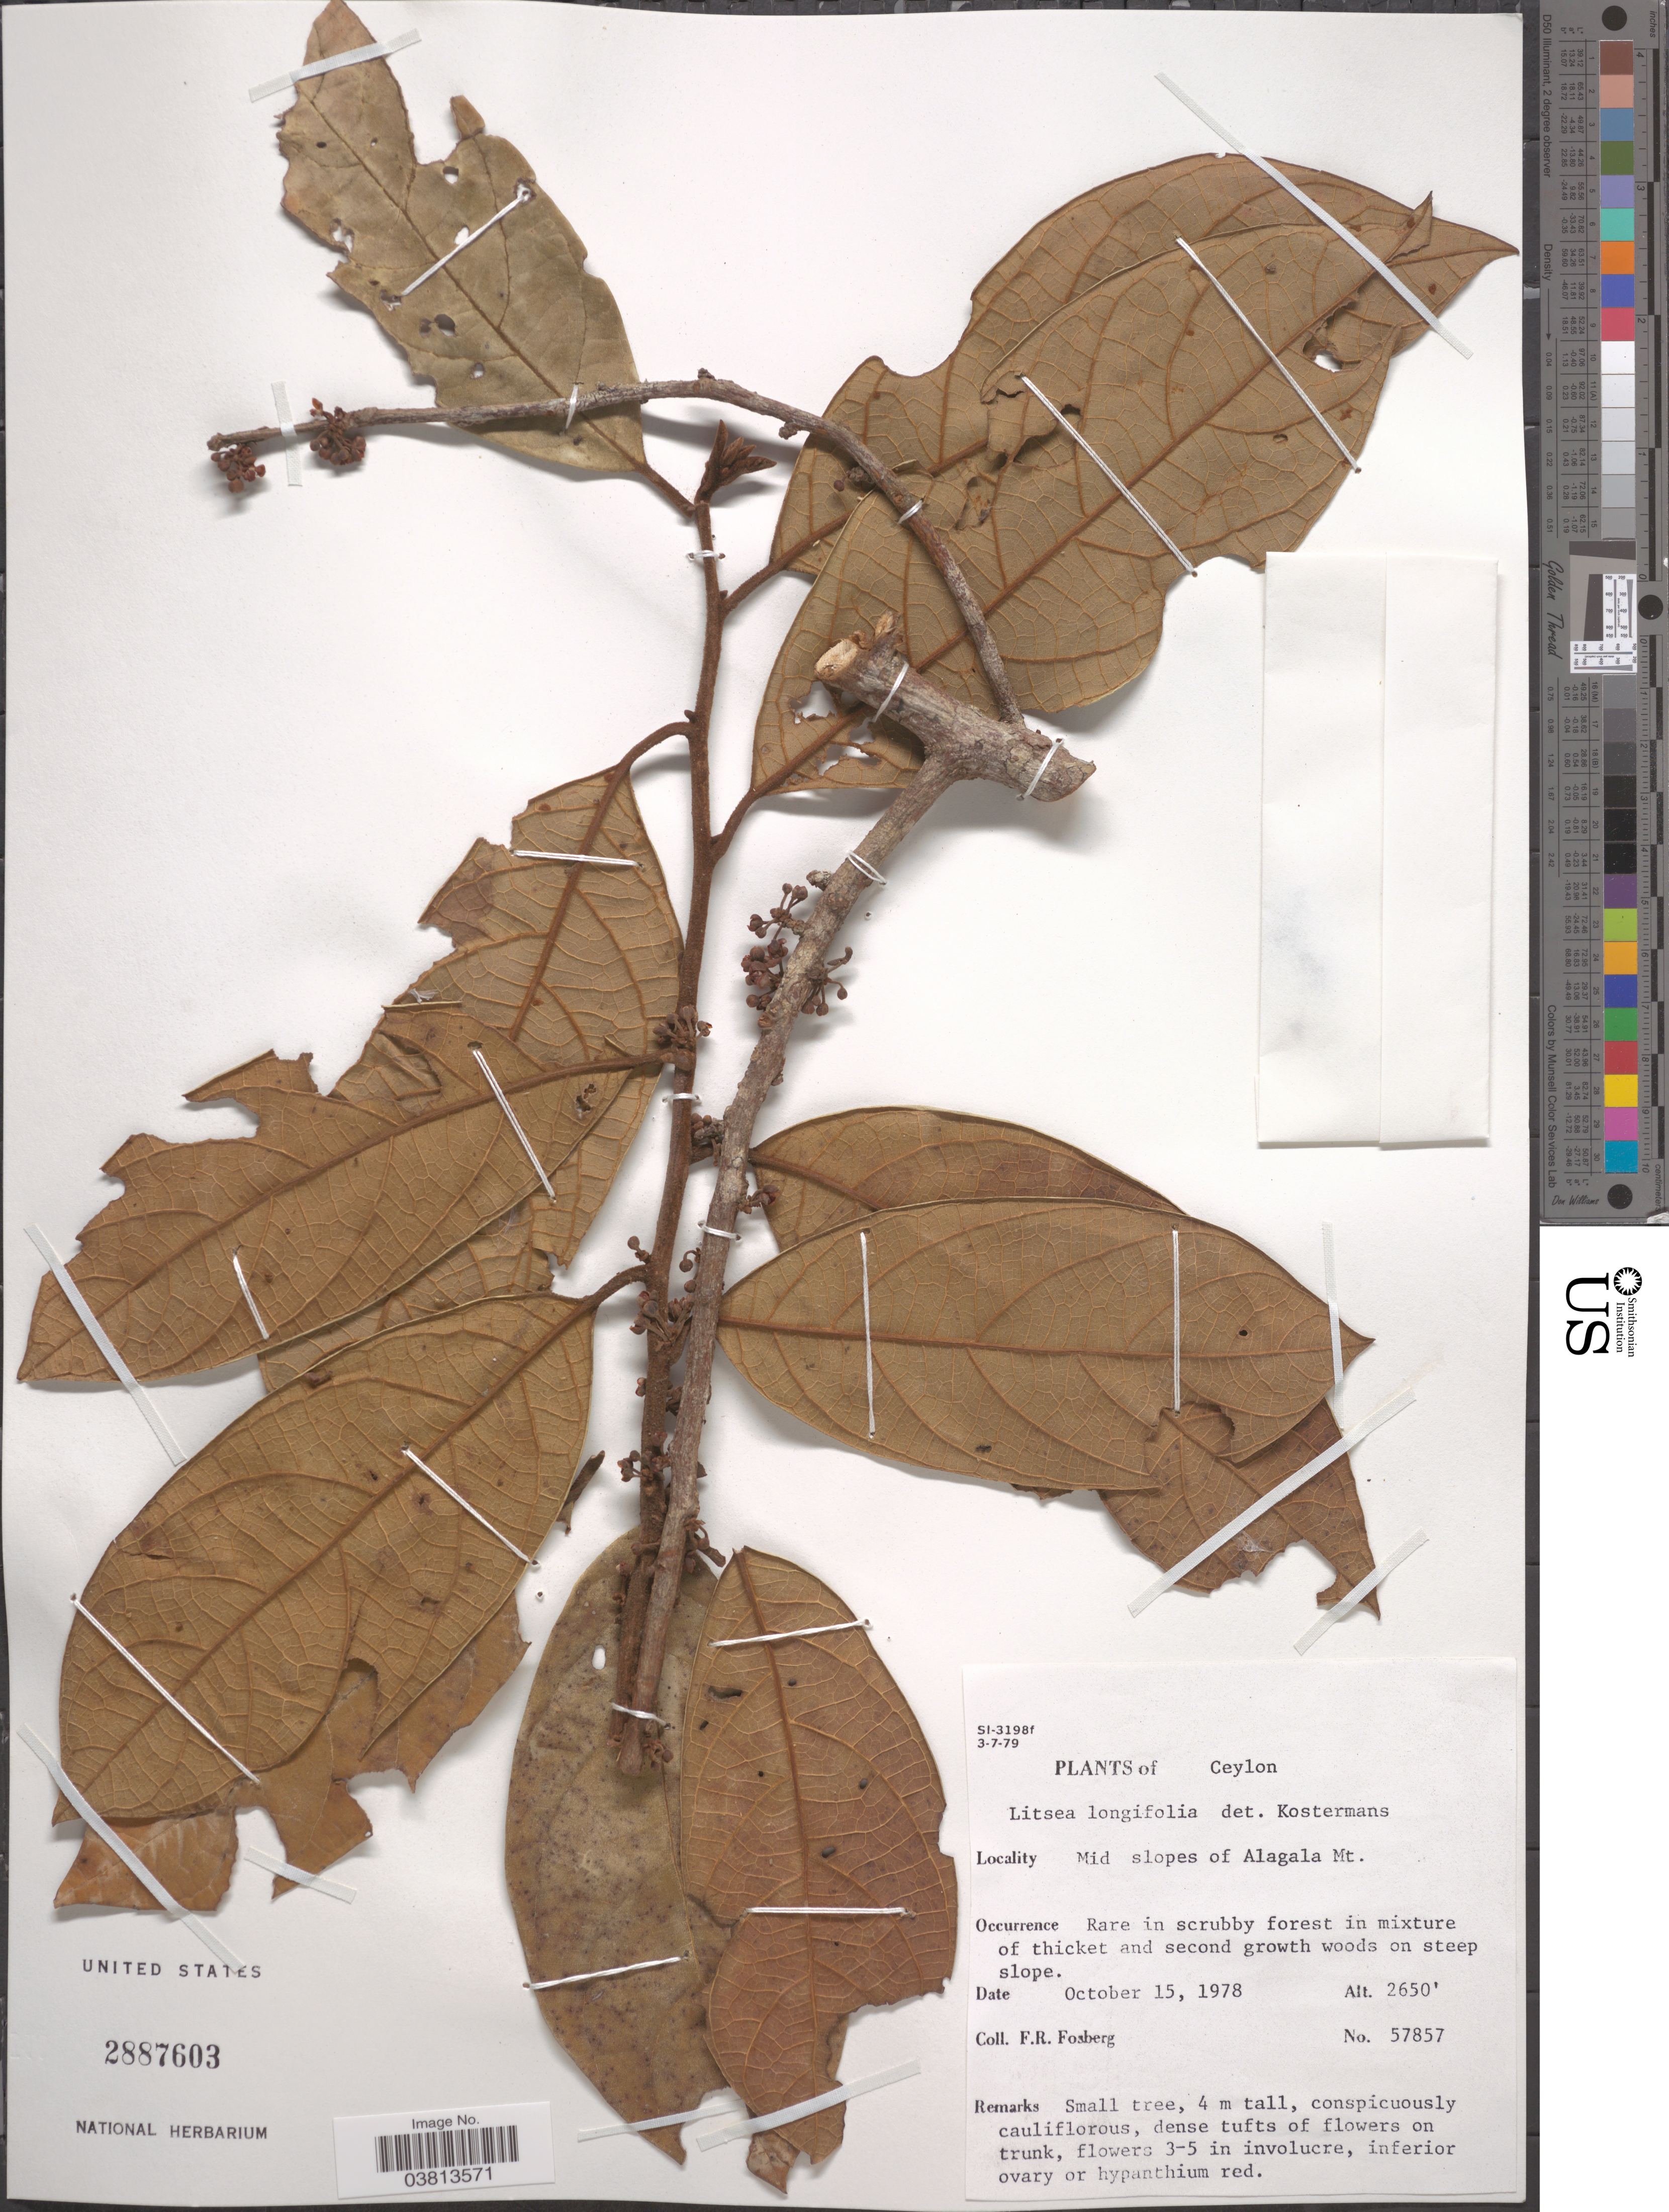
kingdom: Plantae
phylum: Tracheophyta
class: Magnoliopsida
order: Laurales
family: Lauraceae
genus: Litsea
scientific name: Litsea longifolia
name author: (Nees) Trimen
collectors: F. R. Fosberg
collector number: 57857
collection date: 1978-10-15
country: Sri Lanka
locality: Ceylon. Mid slopes of Alagala Mt. In mixture of thicket and second growth woods on steep slope.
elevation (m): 808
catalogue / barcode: US 2887603